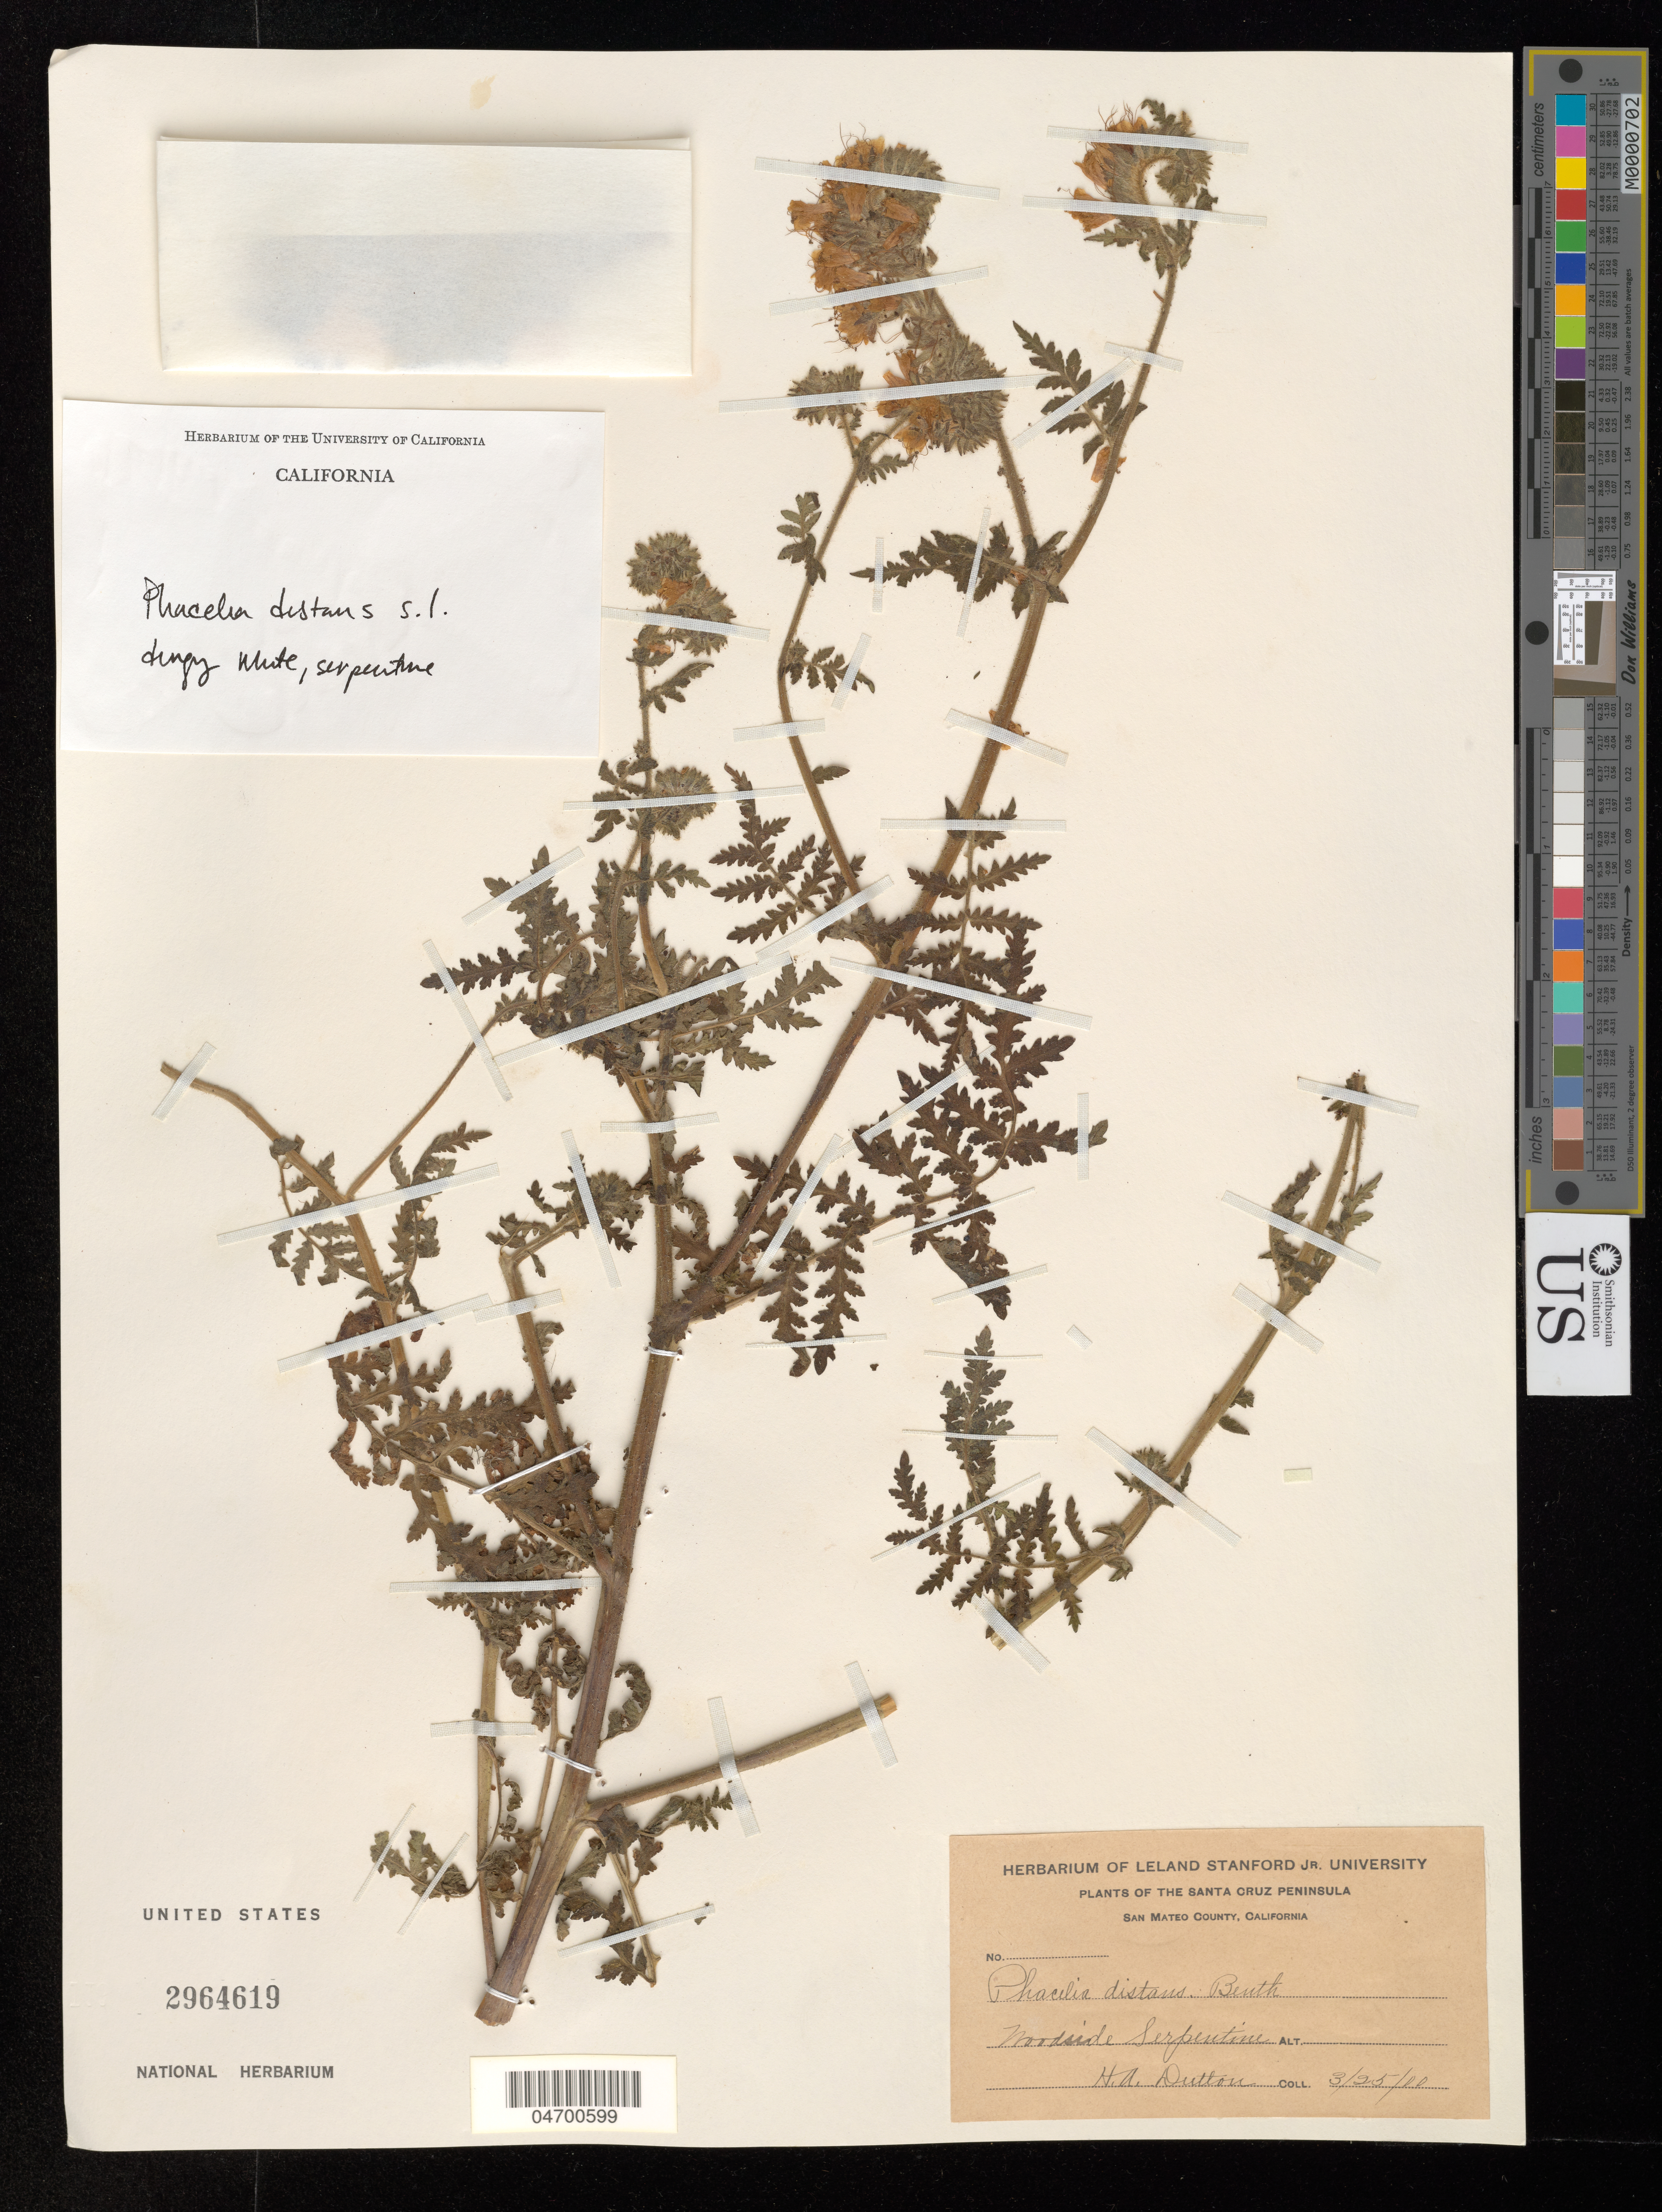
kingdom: Plantae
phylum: Tracheophyta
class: Magnoliopsida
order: Boraginales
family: Hydrophyllaceae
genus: Phacelia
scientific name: Phacelia distans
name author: Benth.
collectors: H. Dutton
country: United States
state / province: California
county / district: San Mateo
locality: The Santa Cruz Peninsula. San Mateo County. Woodside Serpentine.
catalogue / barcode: US 2964619